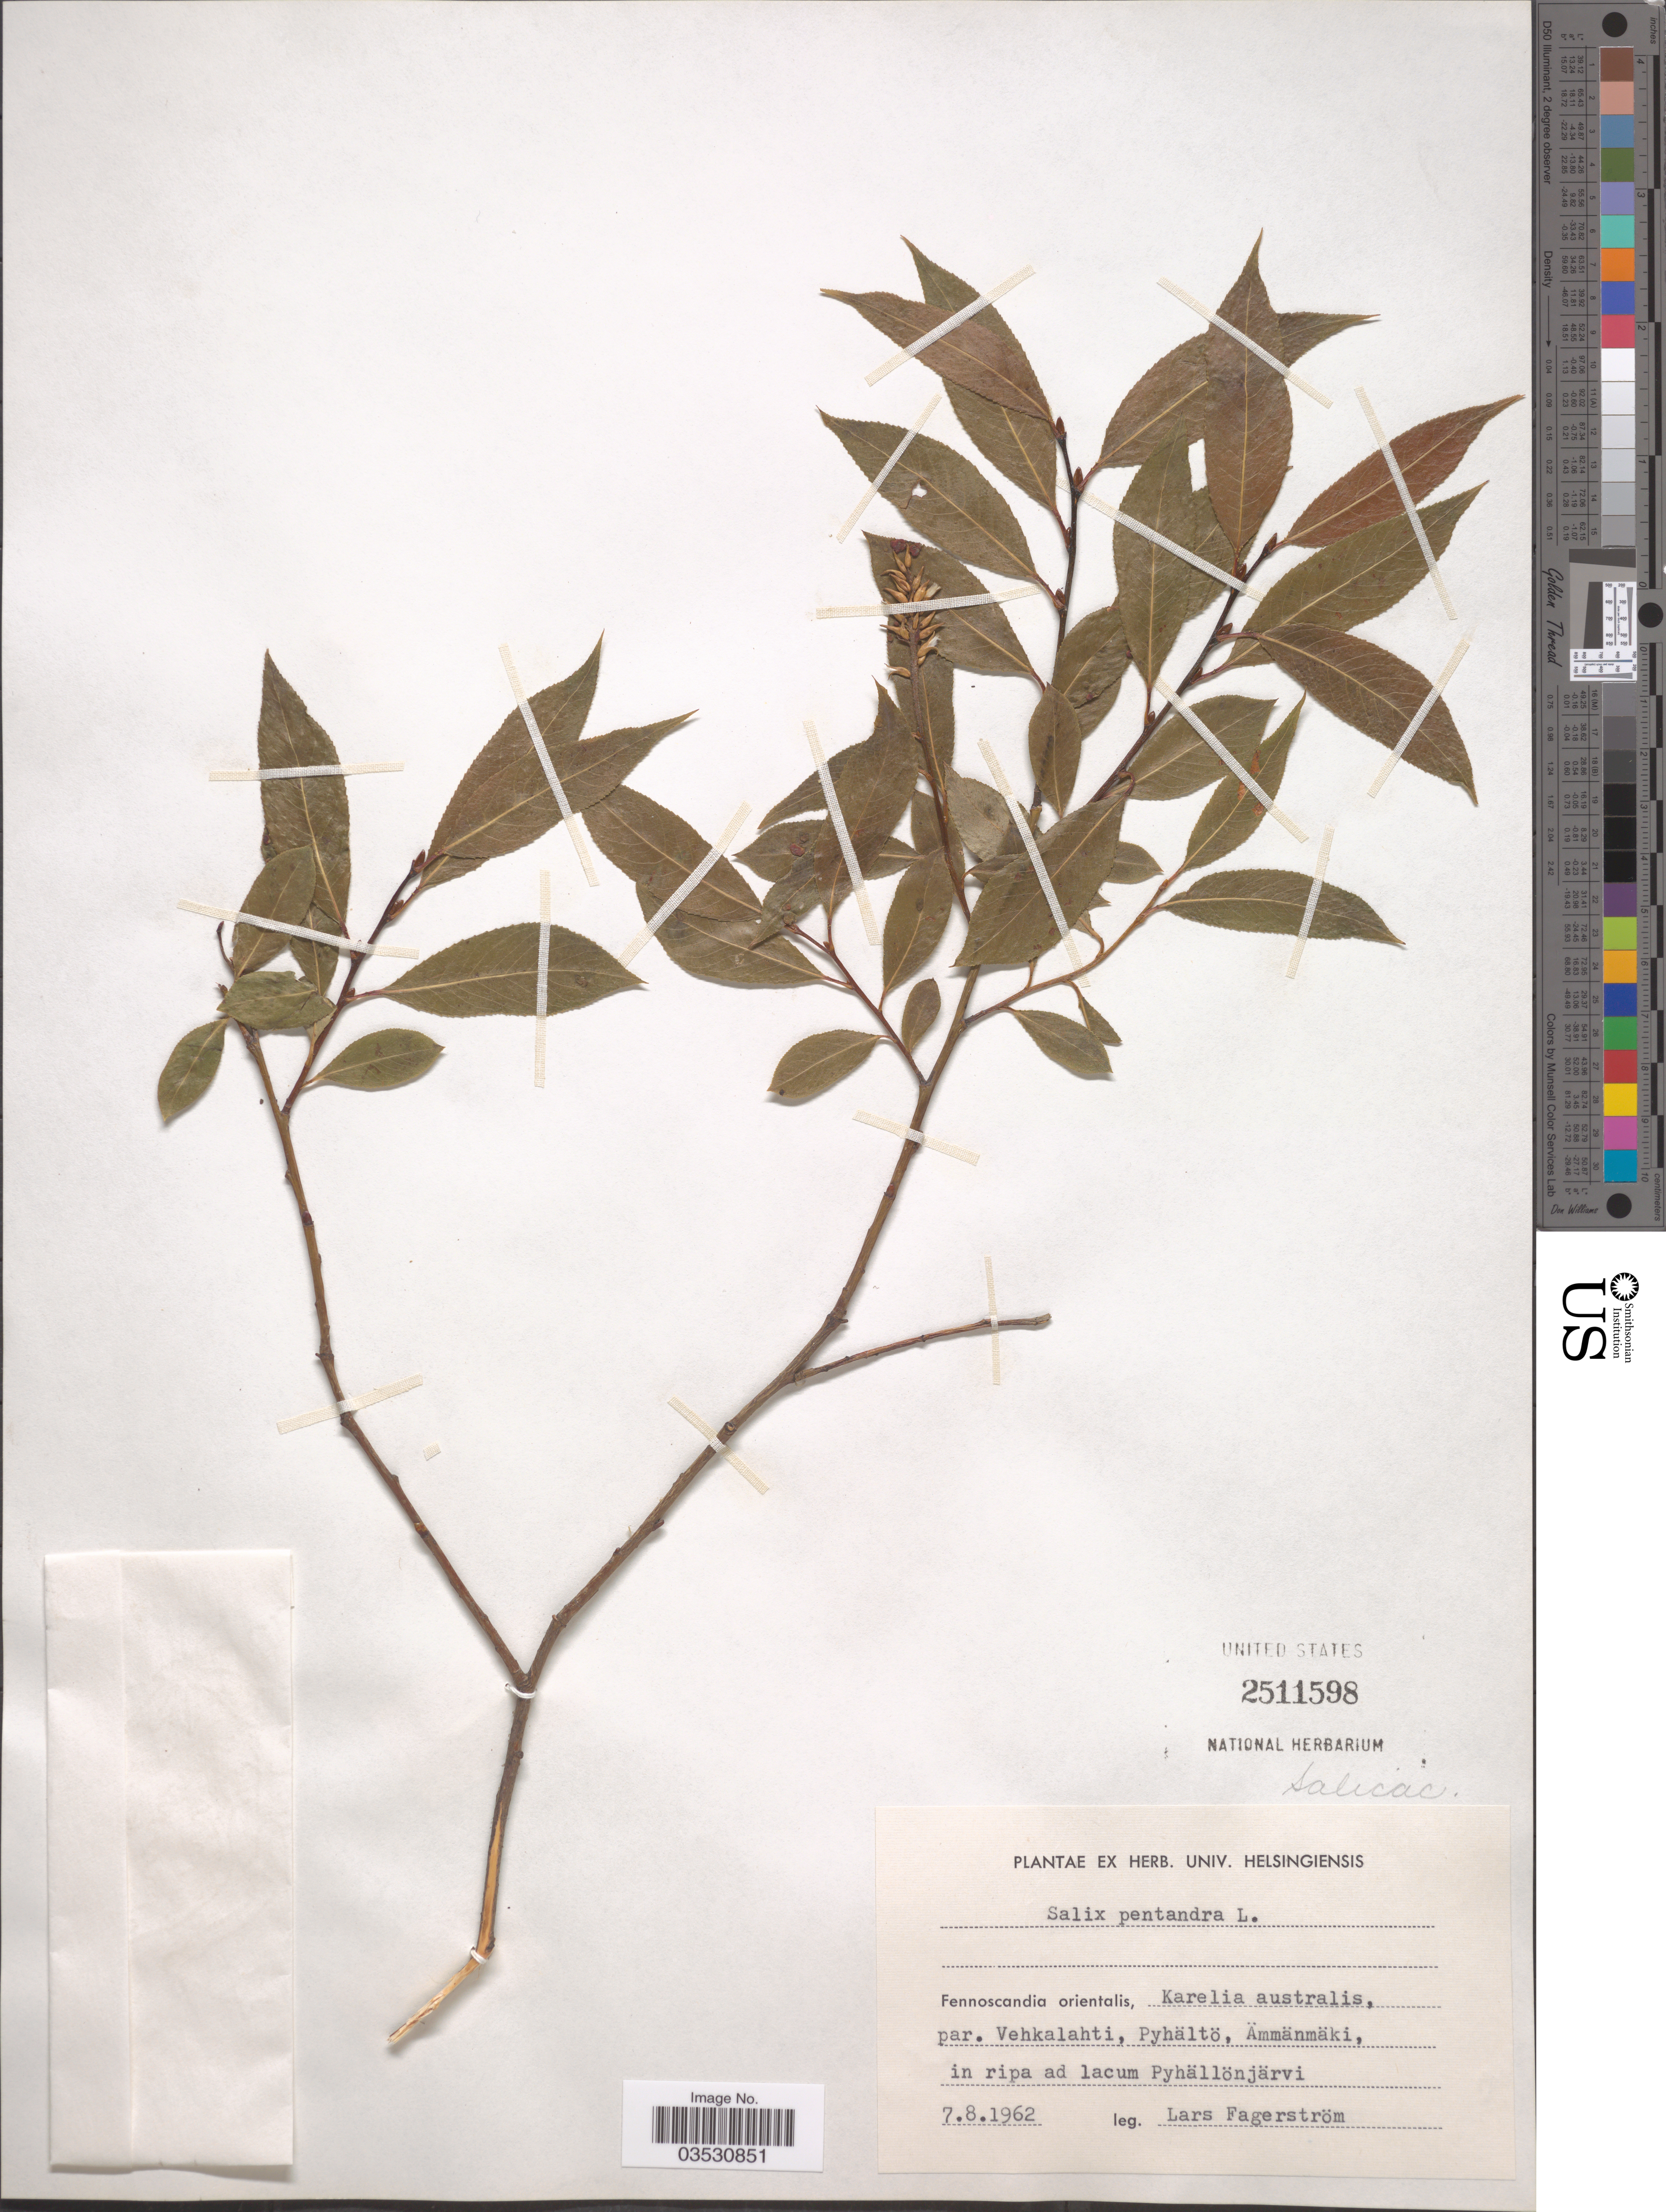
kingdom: Plantae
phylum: Tracheophyta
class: Magnoliopsida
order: Malpighiales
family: Salicaceae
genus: Salix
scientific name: Salix pentandra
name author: L.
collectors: L. Fagerstrom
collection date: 1962-08-07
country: Finland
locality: Fennoscandia orientalis, Karelia australis. In ripa ad lacum Pyhällönjärvi.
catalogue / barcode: US 2511598